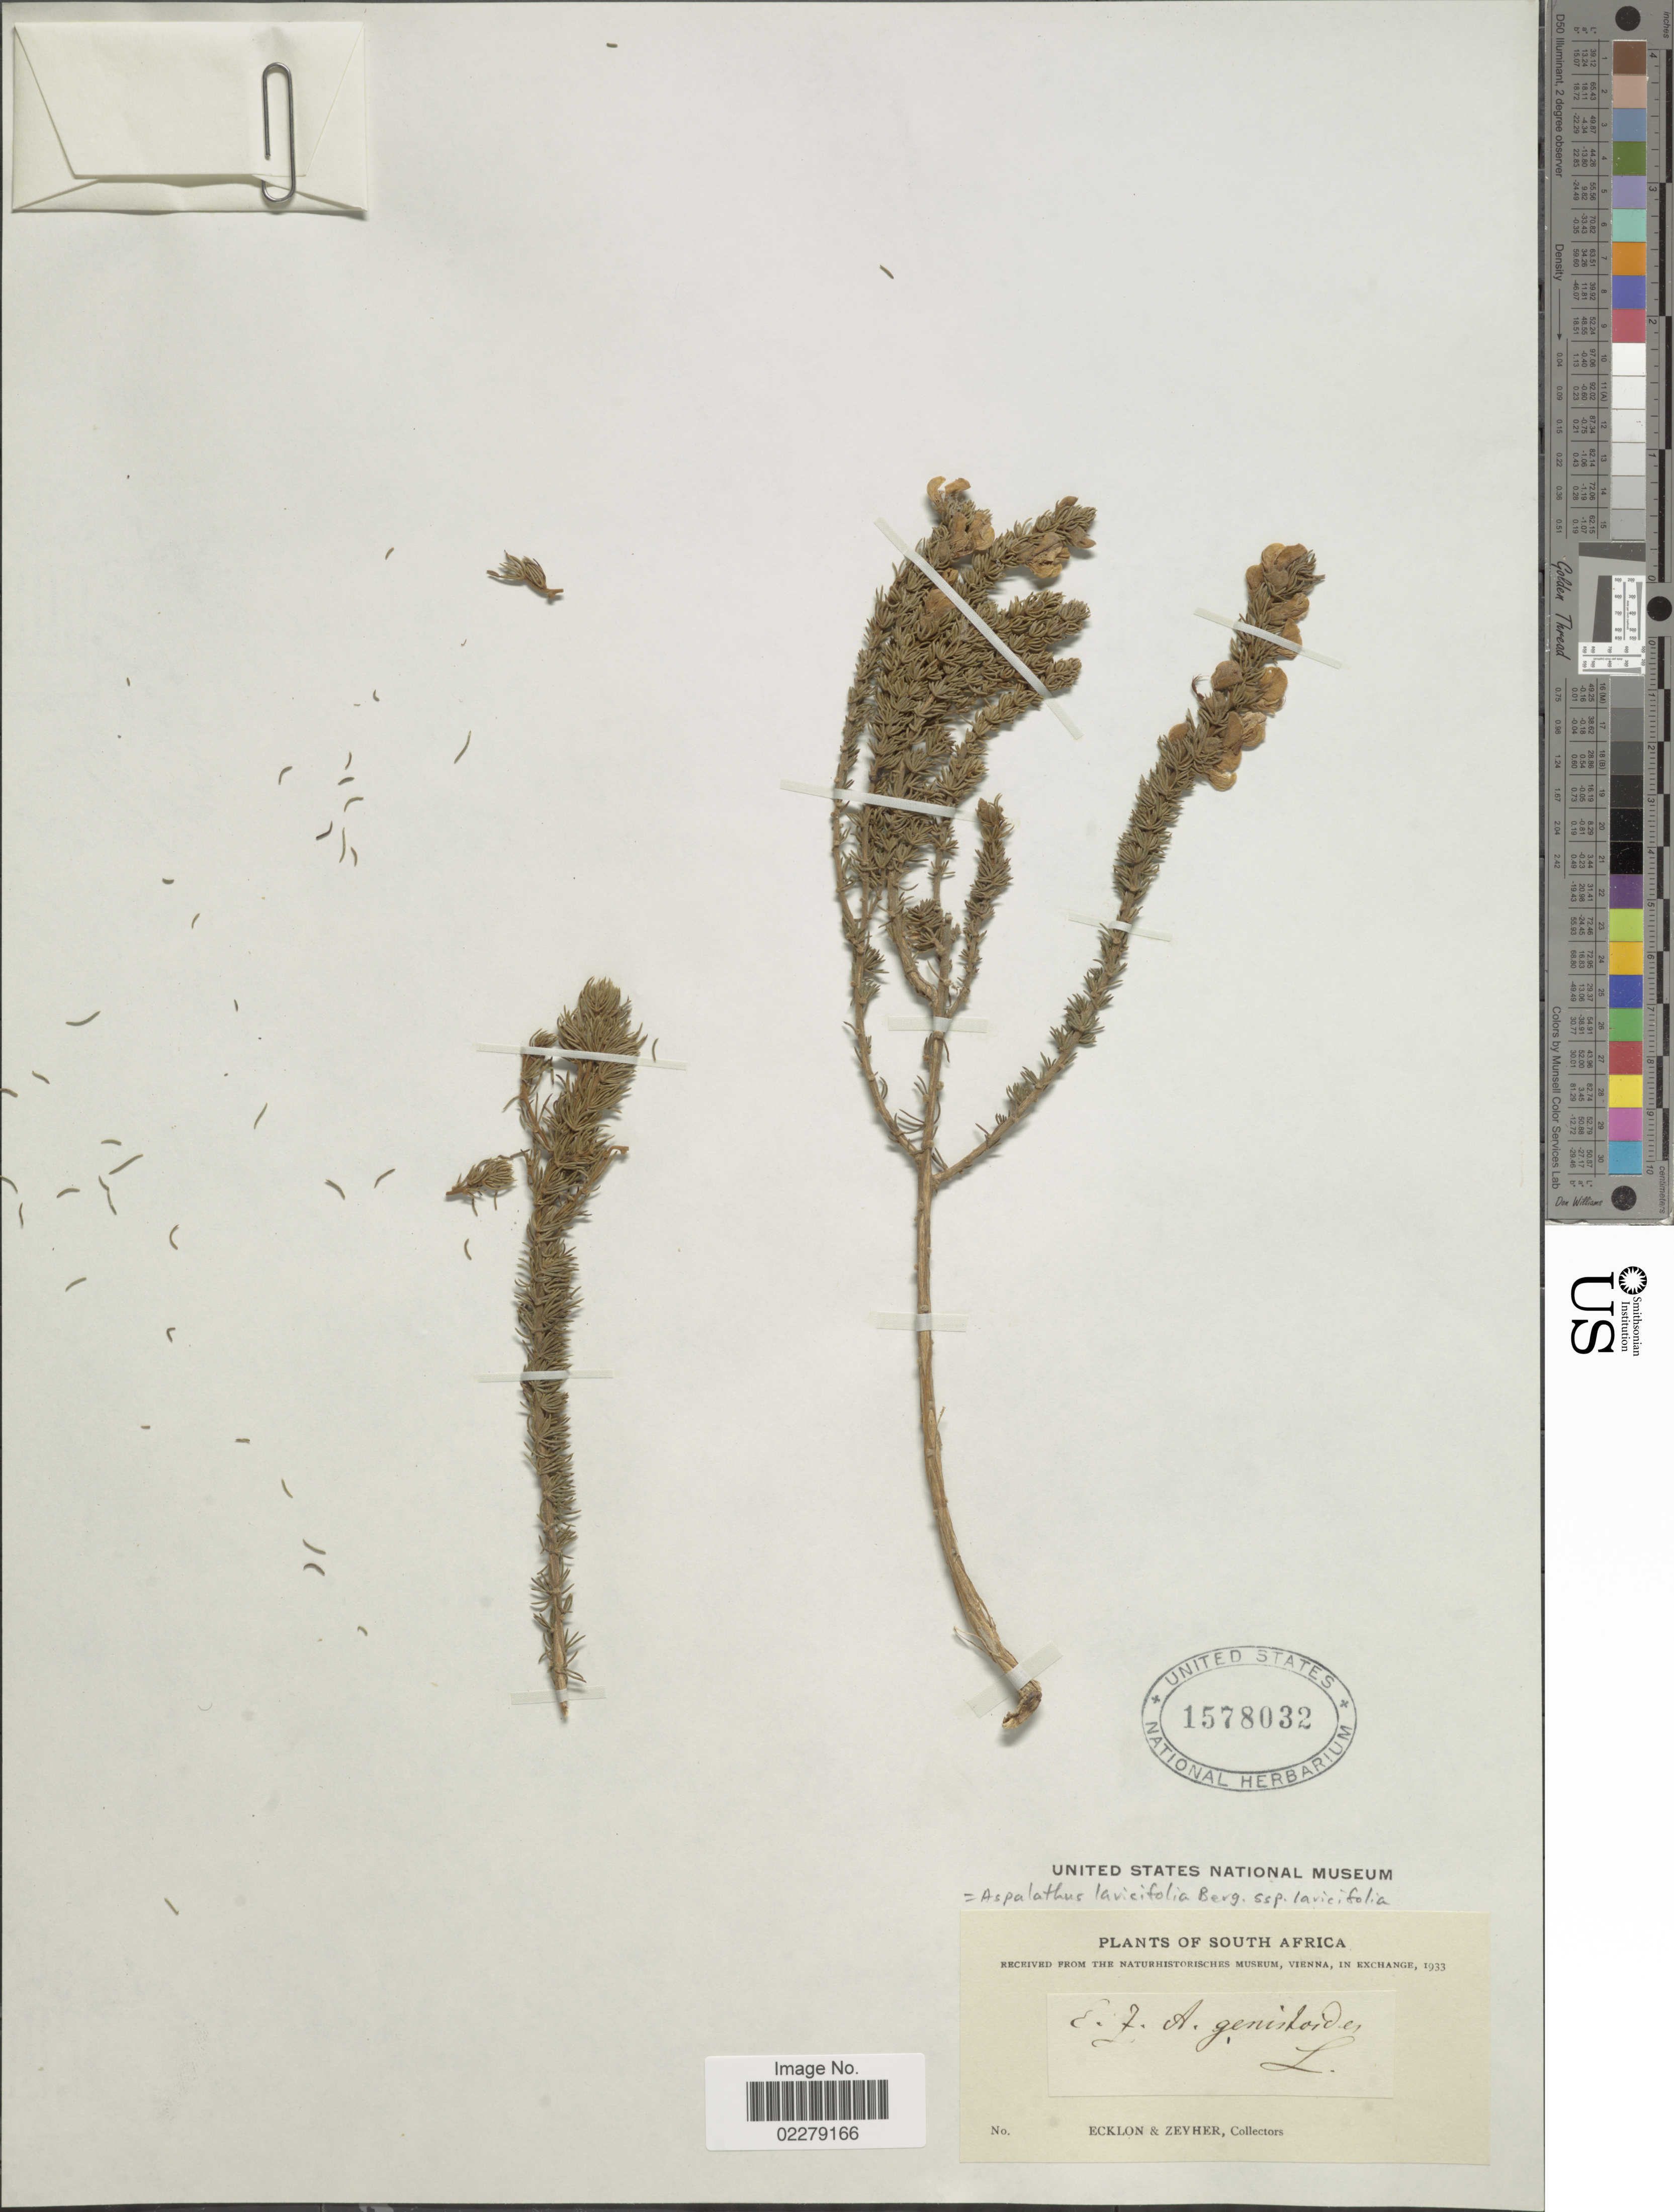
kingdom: Plantae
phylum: Tracheophyta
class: Magnoliopsida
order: Fabales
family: Fabaceae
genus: Aspalathus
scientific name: Aspalathus laricifolia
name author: P.J. Bergius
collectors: -. Ecklon & -. Zeyher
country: South Africa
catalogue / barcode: US 1578032